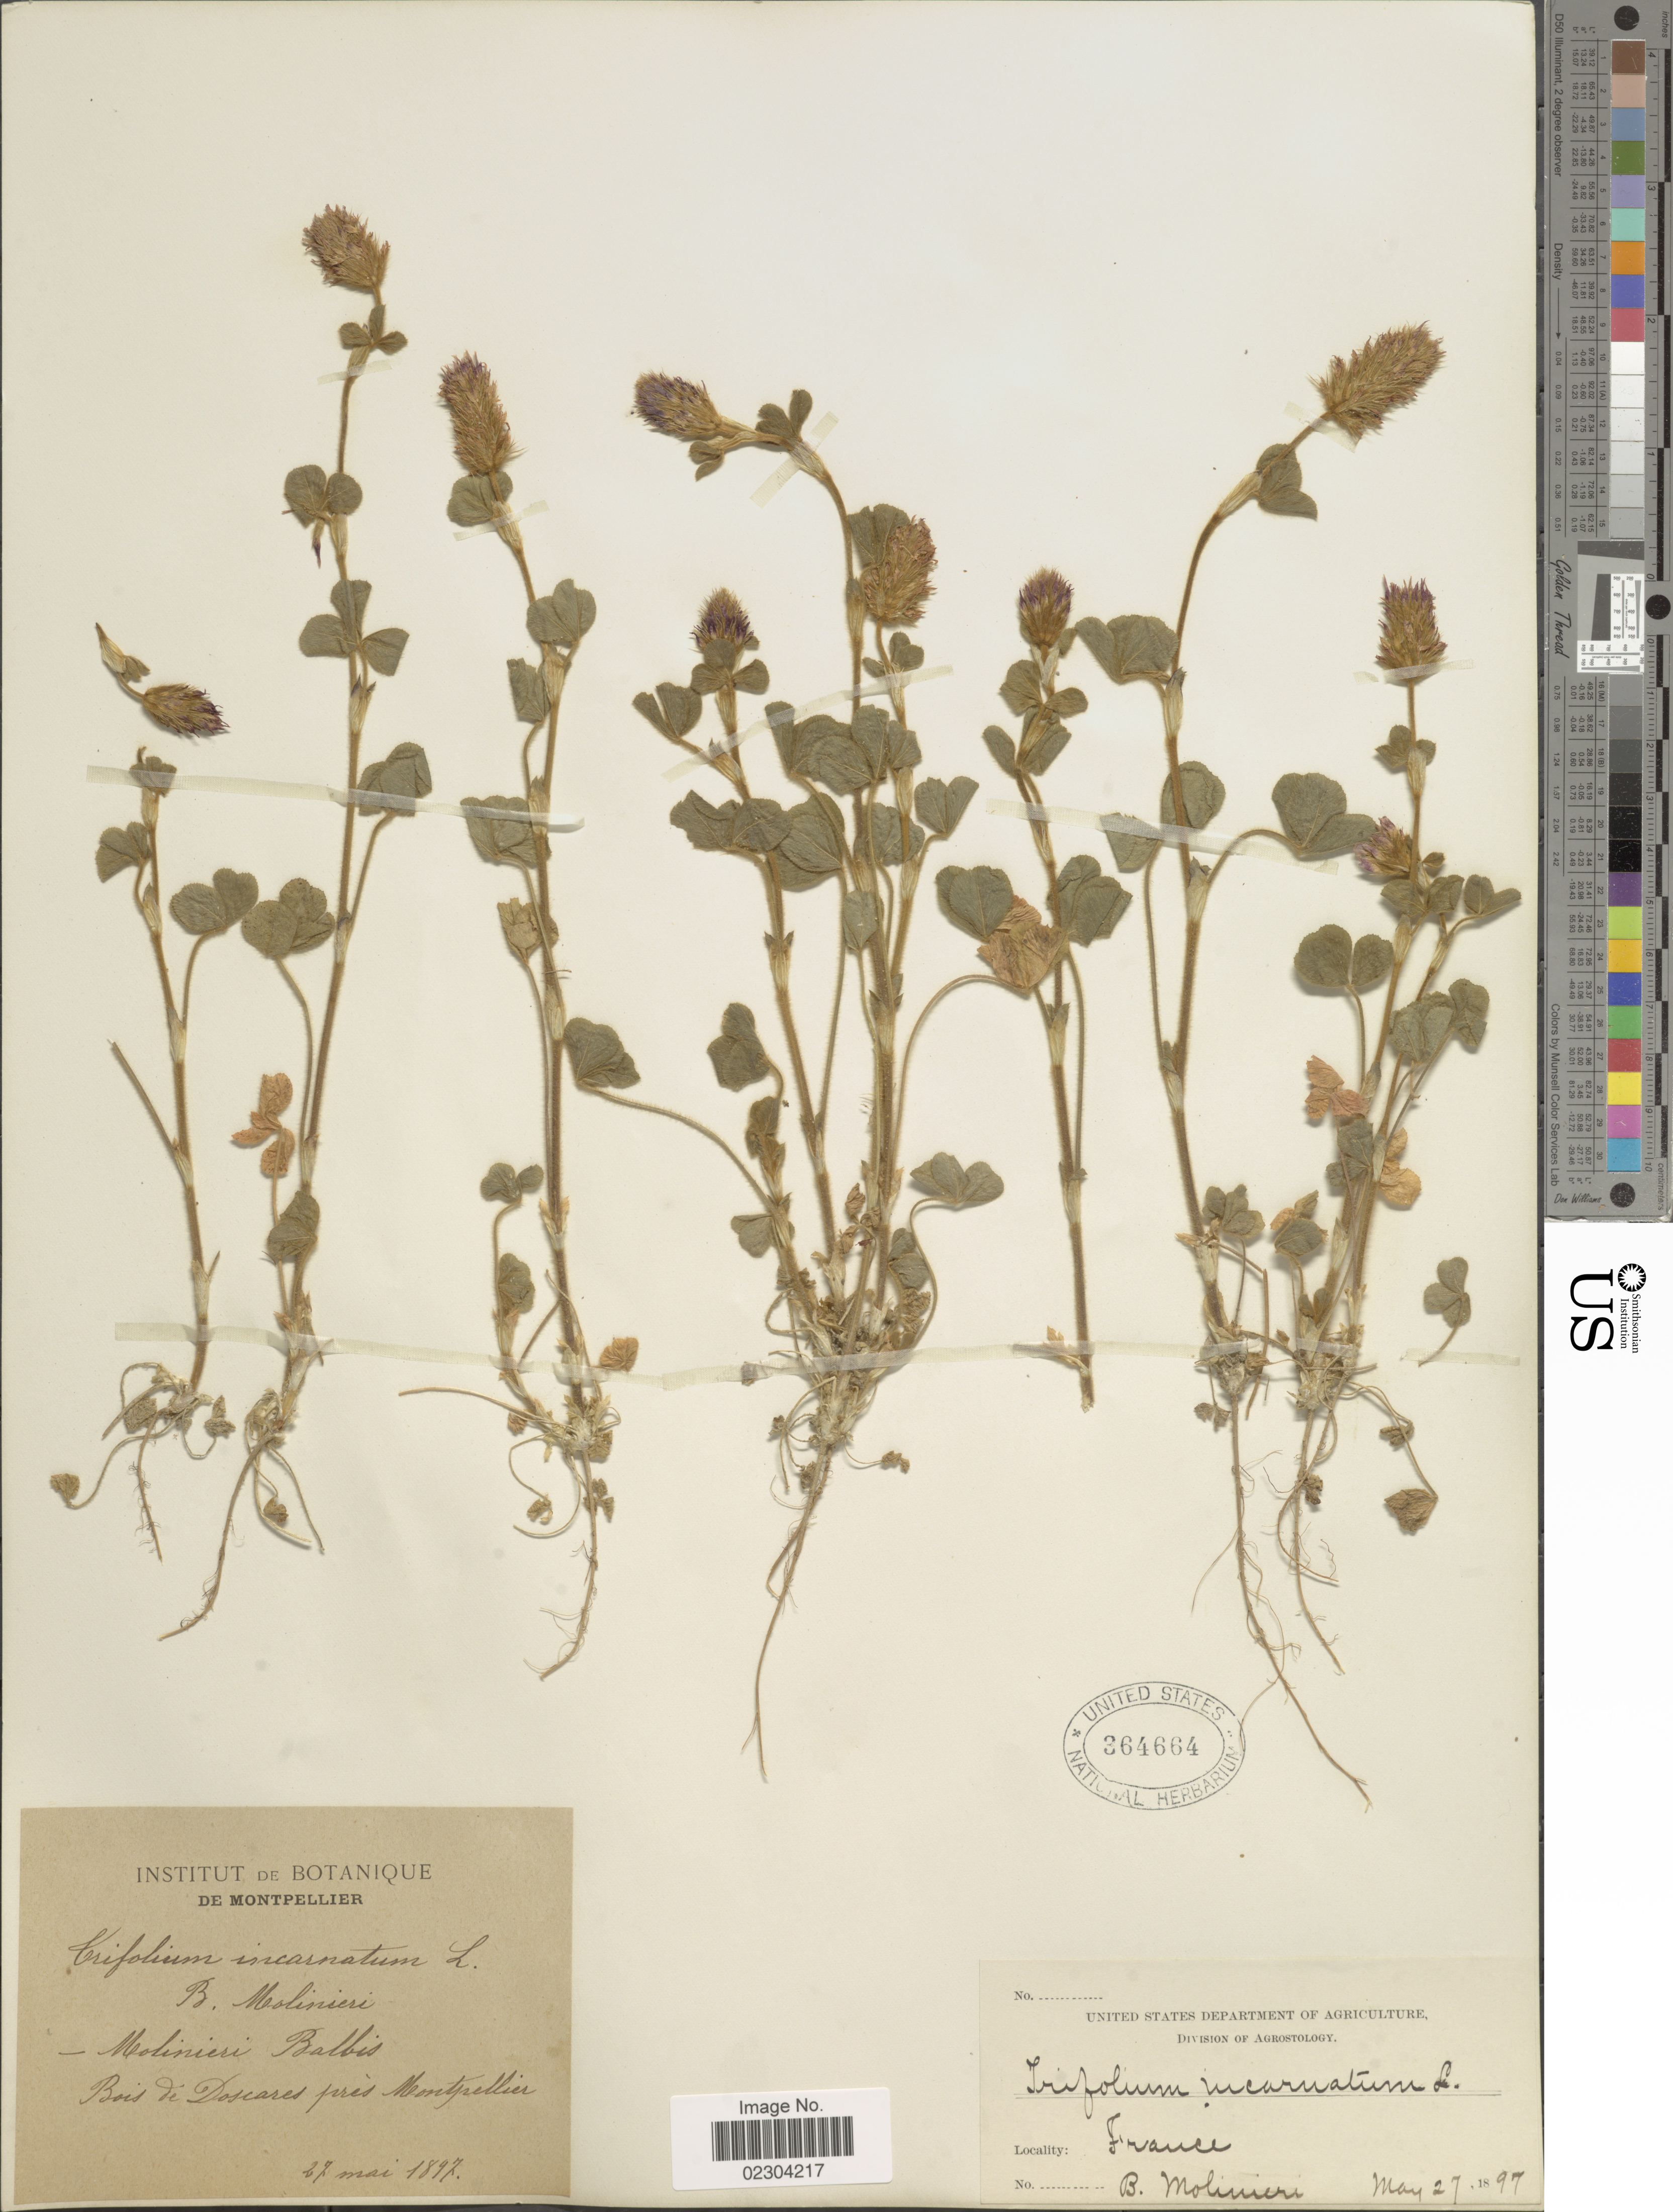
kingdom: Plantae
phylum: Tracheophyta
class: Magnoliopsida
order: Fabales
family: Fabaceae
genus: Trifolium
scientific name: Trifolium incarnatum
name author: L.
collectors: B. Molinieri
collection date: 1897-05-27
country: France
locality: Bois de Dosiares pres Montpellier [interpreted]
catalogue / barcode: US 364664